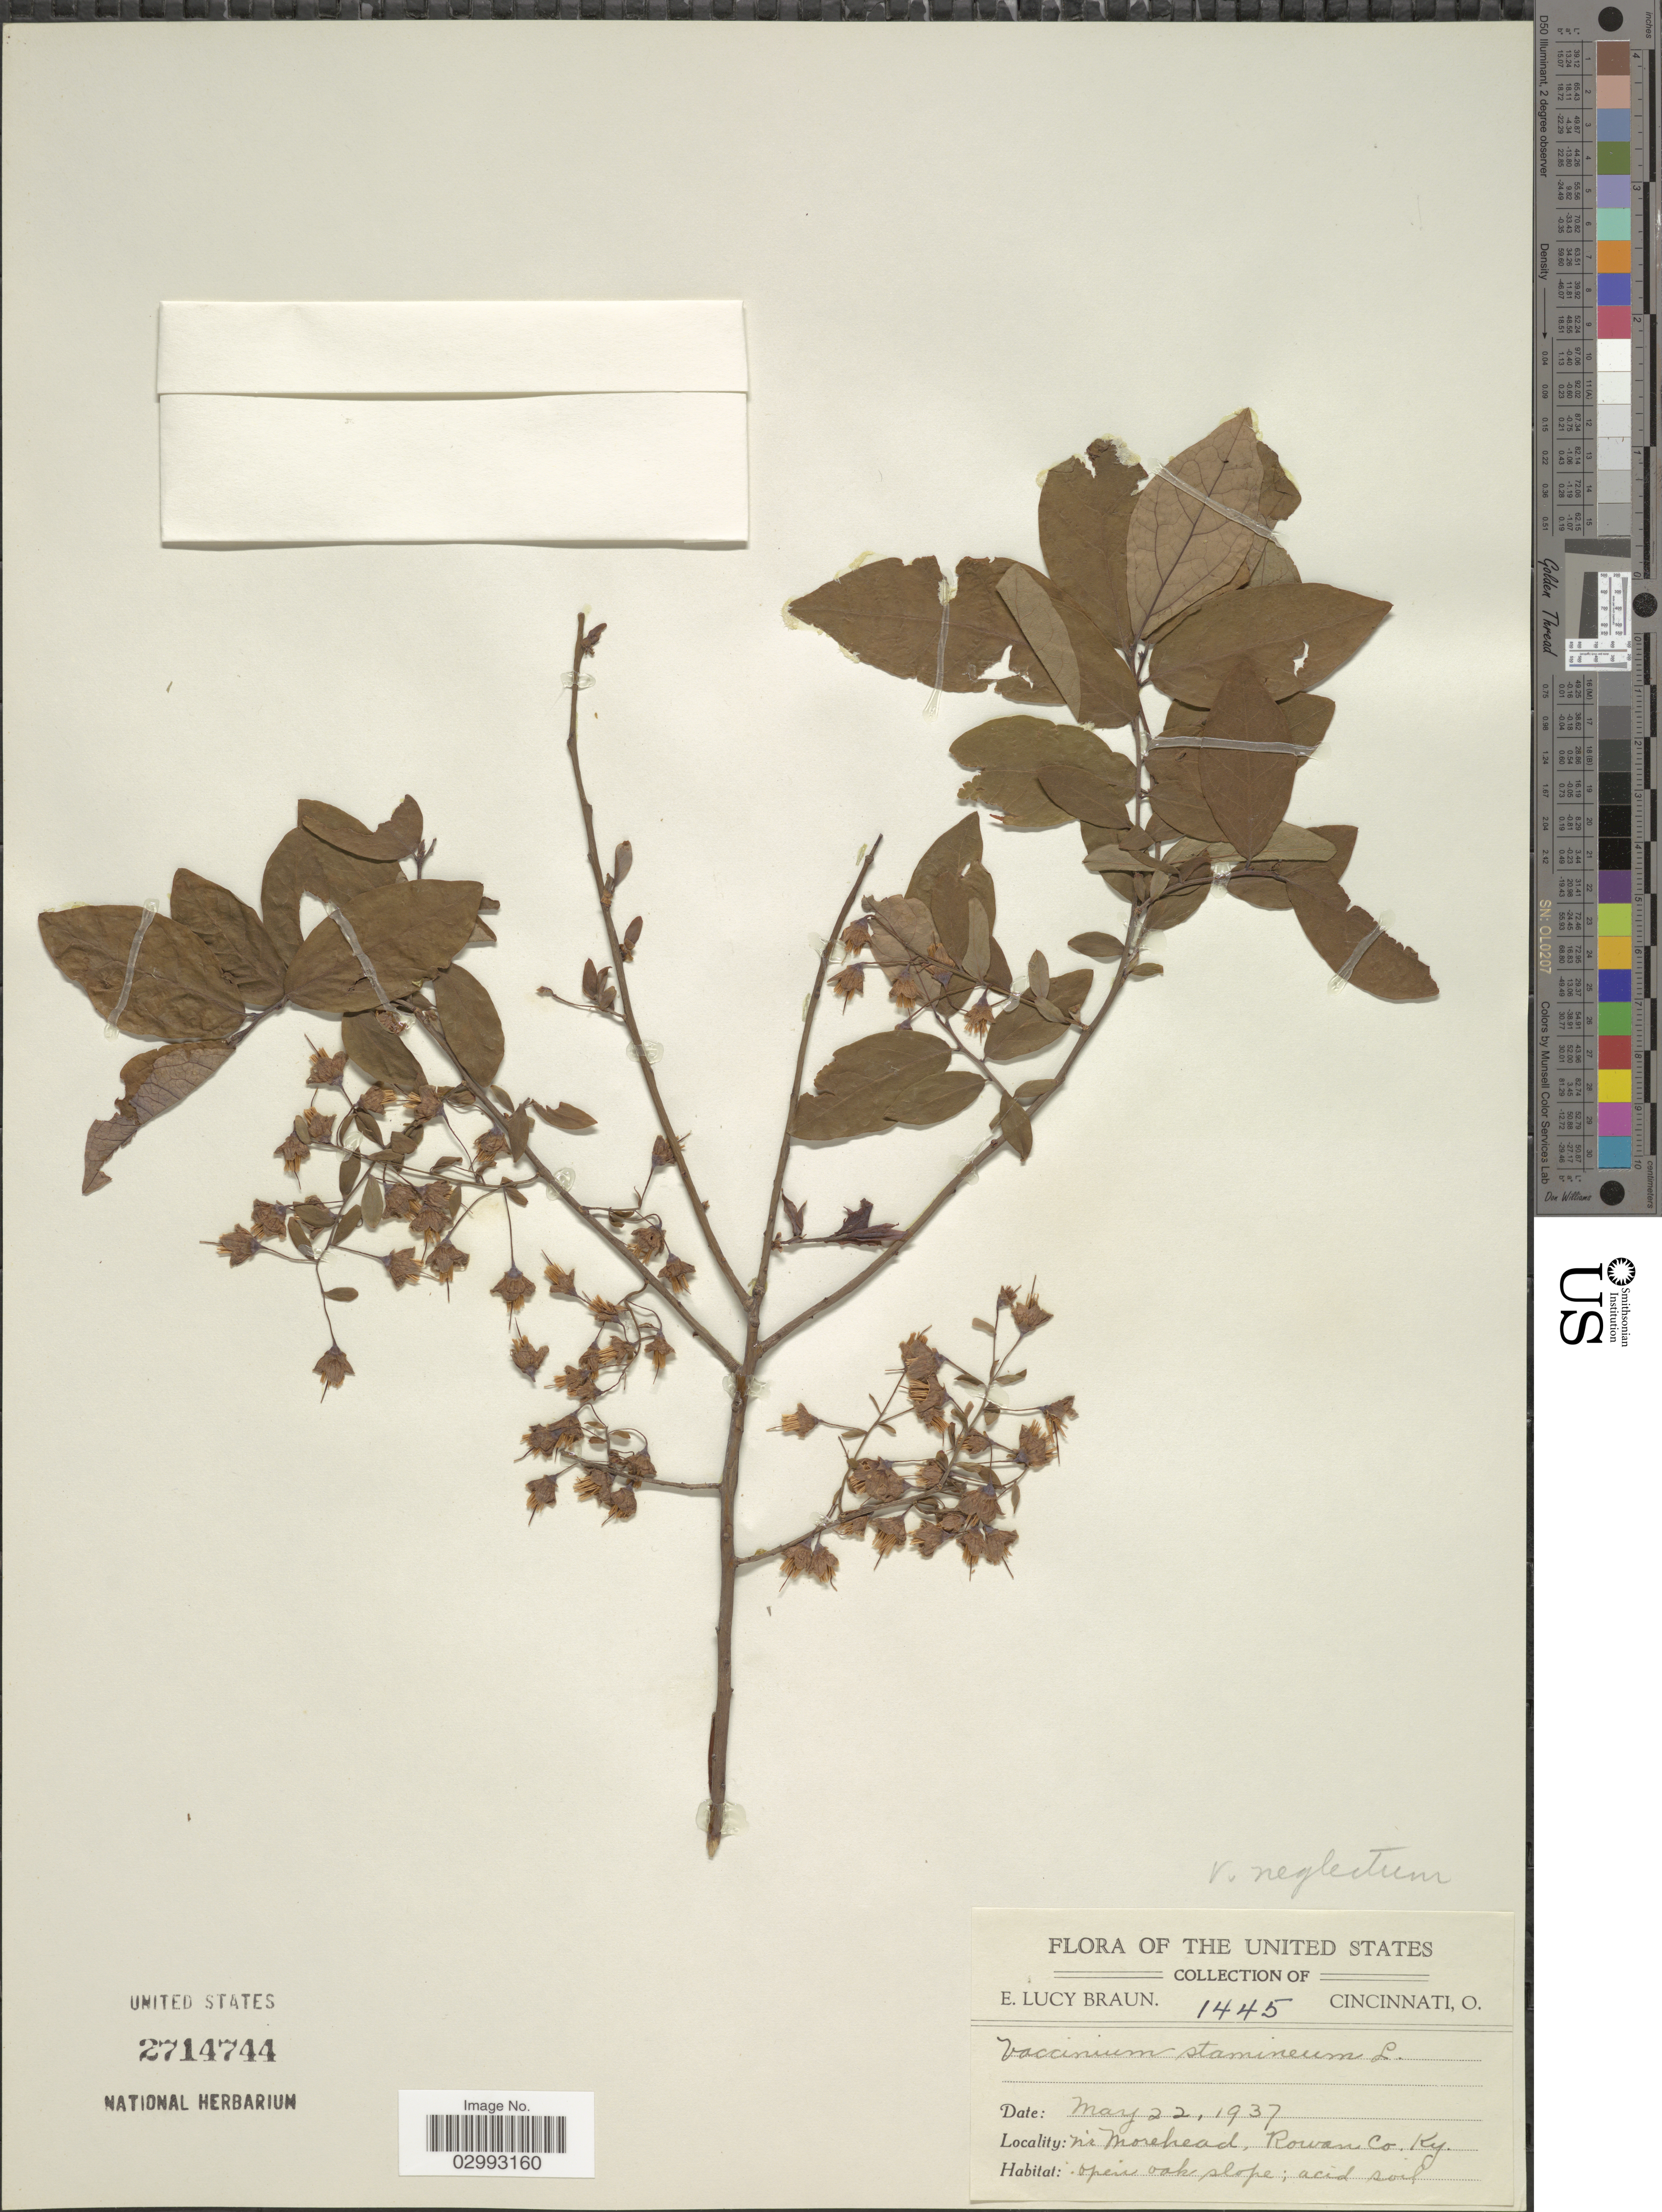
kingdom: Plantae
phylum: Tracheophyta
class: Magnoliopsida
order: Ericales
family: Ericaceae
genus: Polycodium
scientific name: Polycodium neglectum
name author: Small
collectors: E. L. Braun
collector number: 1445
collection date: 1937-05-22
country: United States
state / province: Kentucky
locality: Nr. Morehead, Rowan Co. Ky.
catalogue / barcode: US 2714744